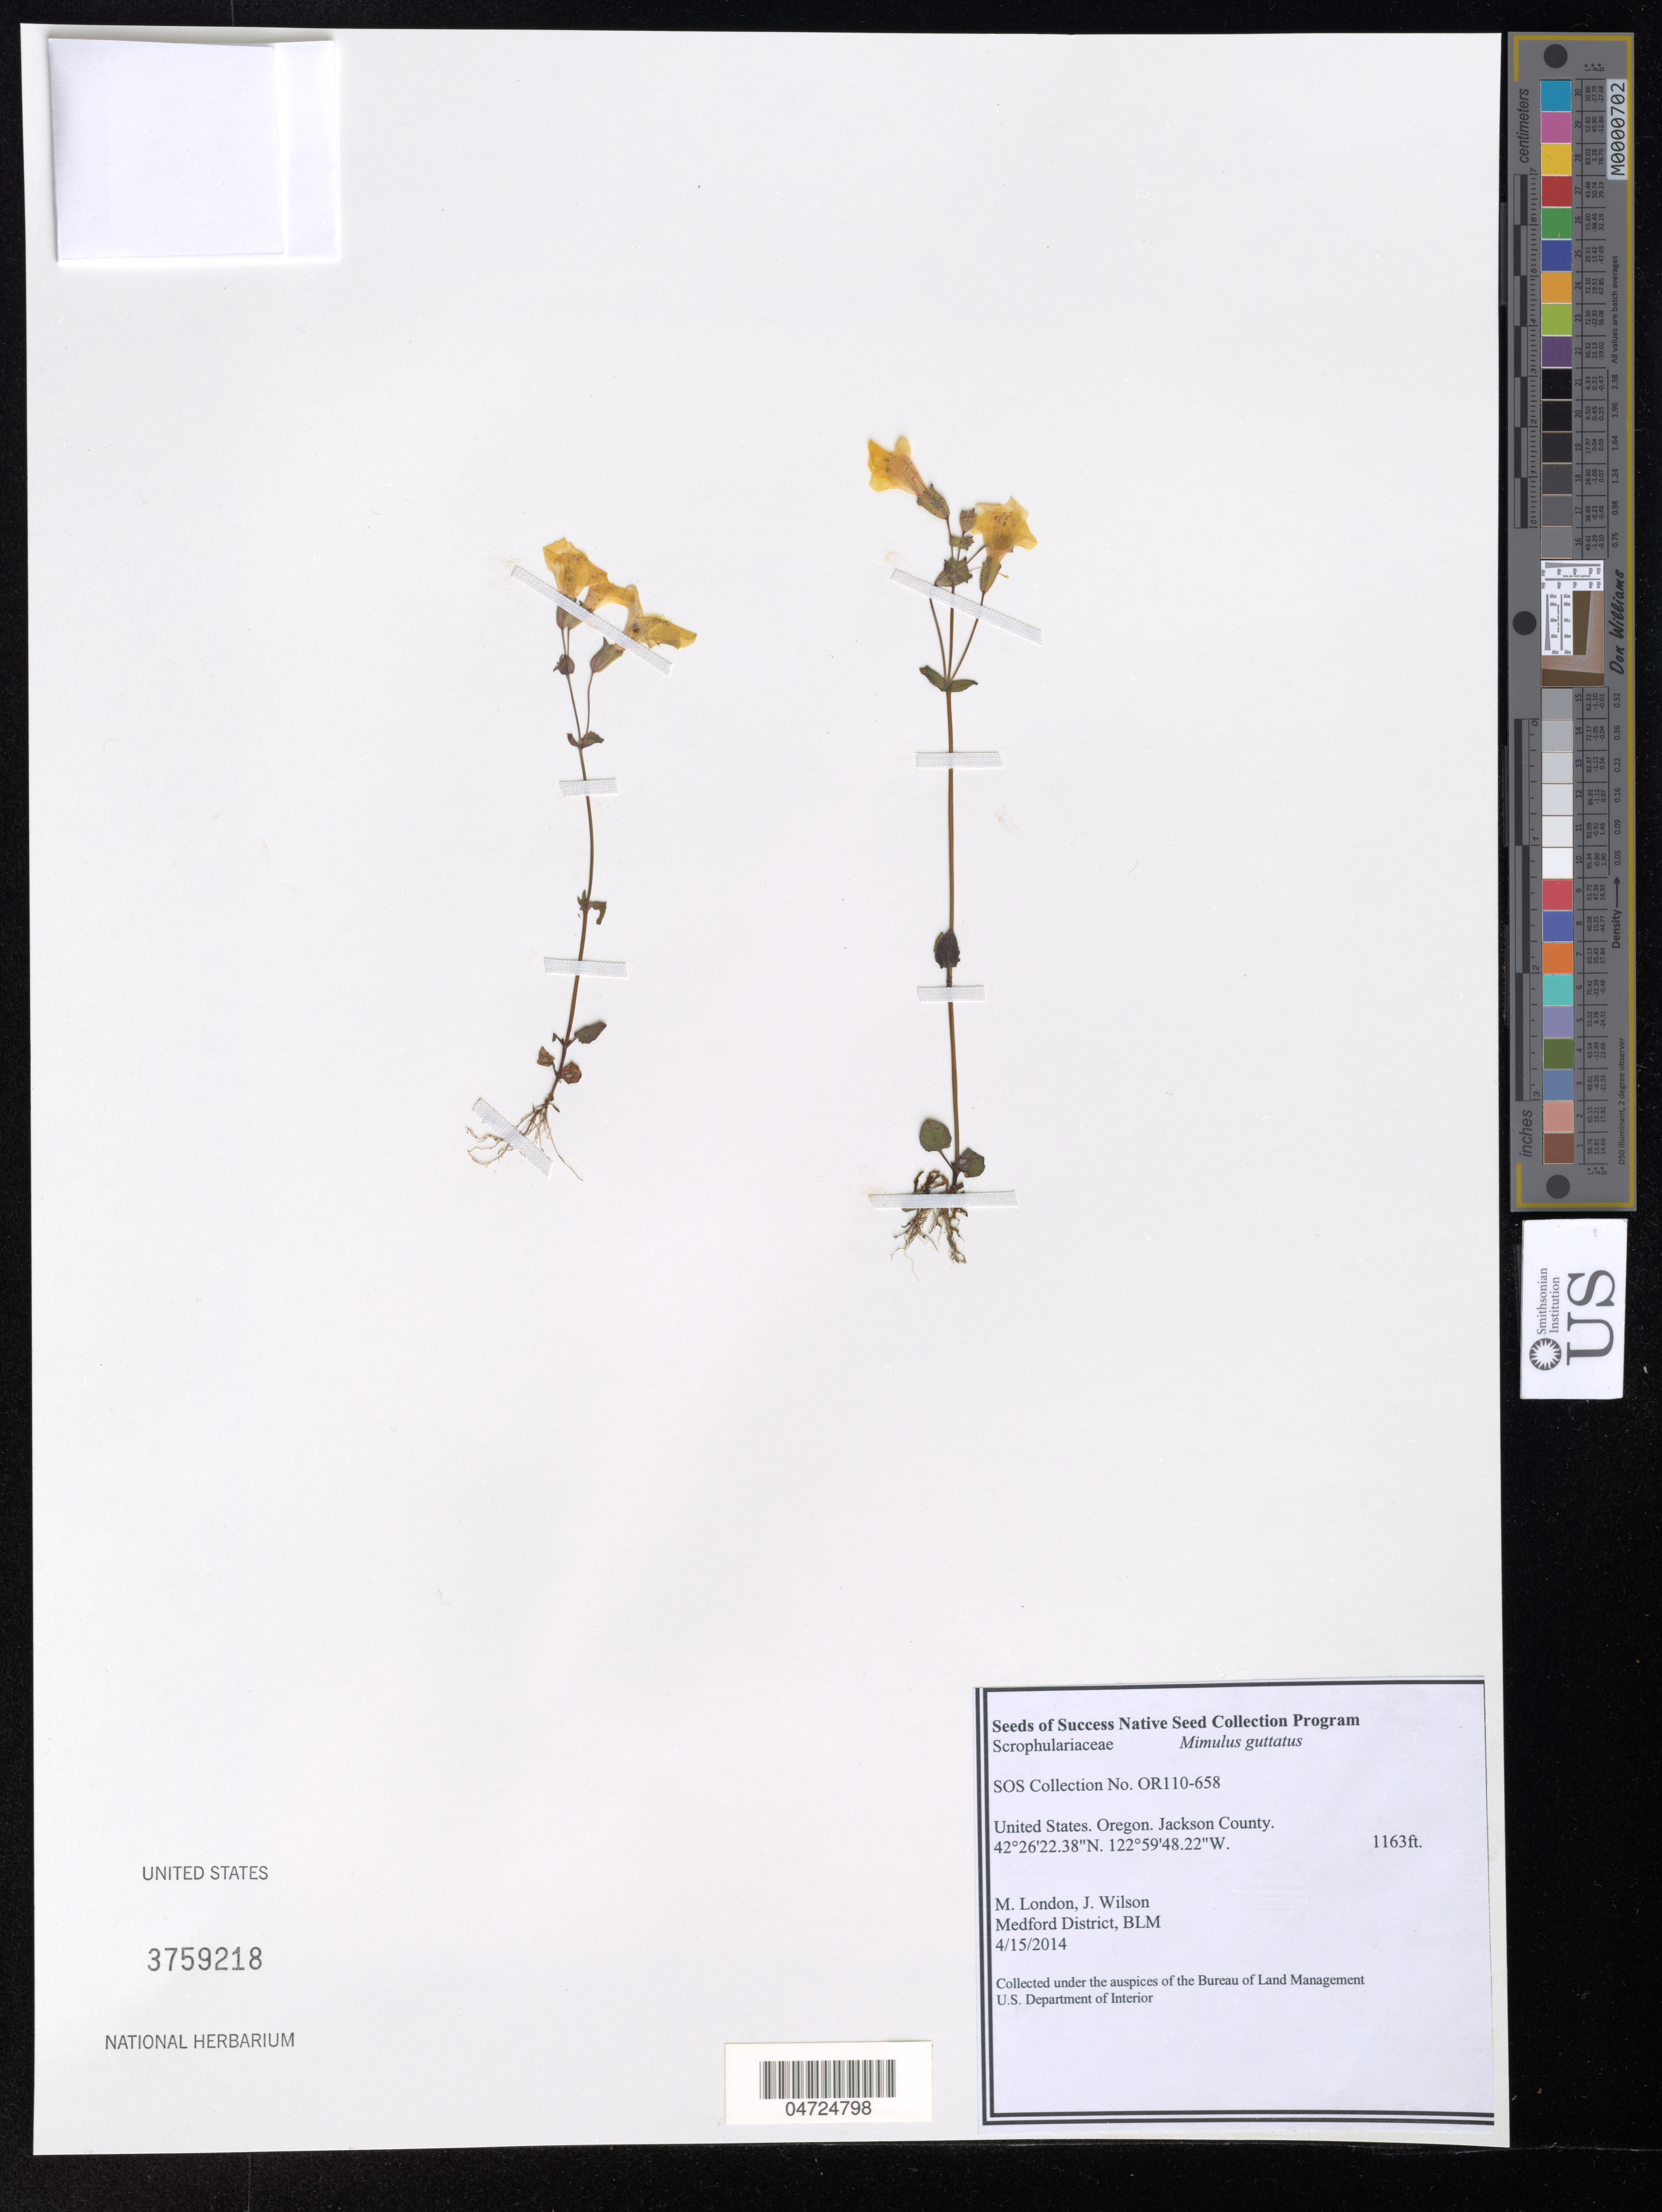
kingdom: Plantae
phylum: Tracheophyta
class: Magnoliopsida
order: Lamiales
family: Phrymaceae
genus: Mimulus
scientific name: Mimulus guttatus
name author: DC.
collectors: M. London & J. Wilson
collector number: OR110-658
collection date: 2014-04-15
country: United States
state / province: Oregon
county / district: Jackson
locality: Jackson County.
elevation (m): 354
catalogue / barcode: US 3759218